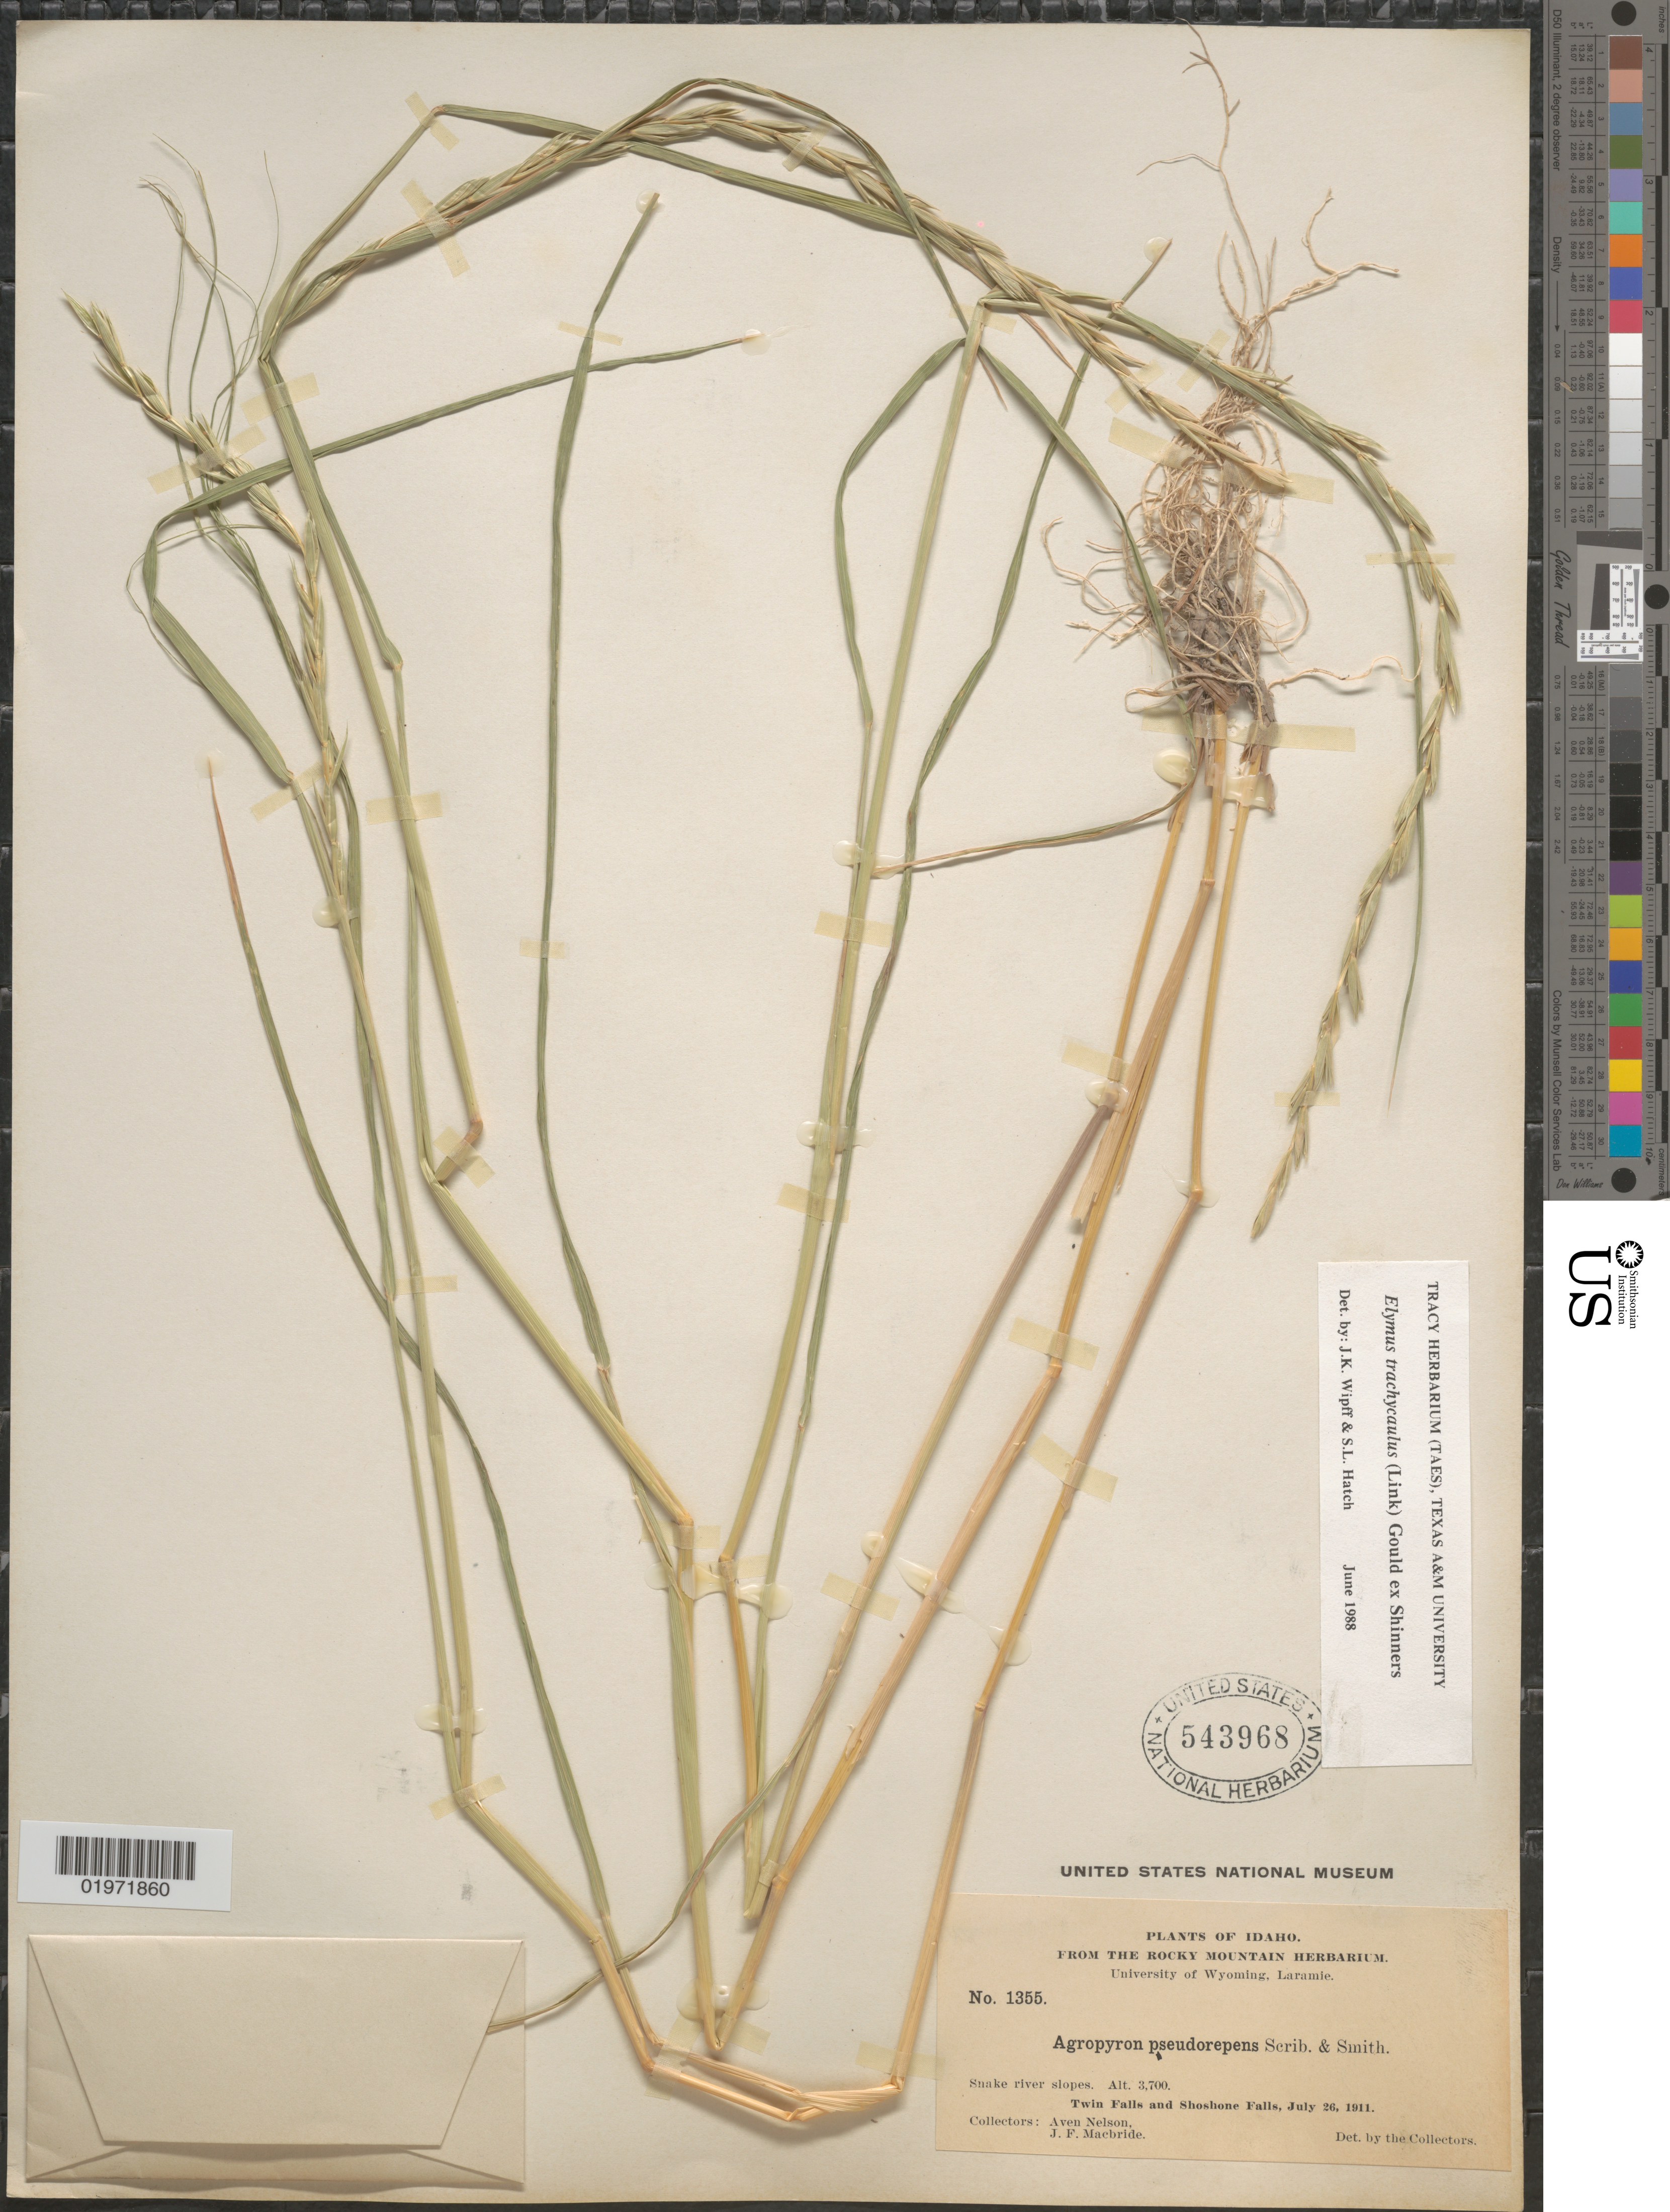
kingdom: Plantae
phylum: Tracheophyta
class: Liliopsida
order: Poales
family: Poaceae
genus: Elymus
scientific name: Elymus trachycaulus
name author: (Link) Gould ex Shinners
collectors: A. Nelson & J. F. Macbride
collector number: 1355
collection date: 1911-07-26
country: United States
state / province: Idaho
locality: Snake river slopes. Twin Falls and Shoshone Falls.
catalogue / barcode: US 543968